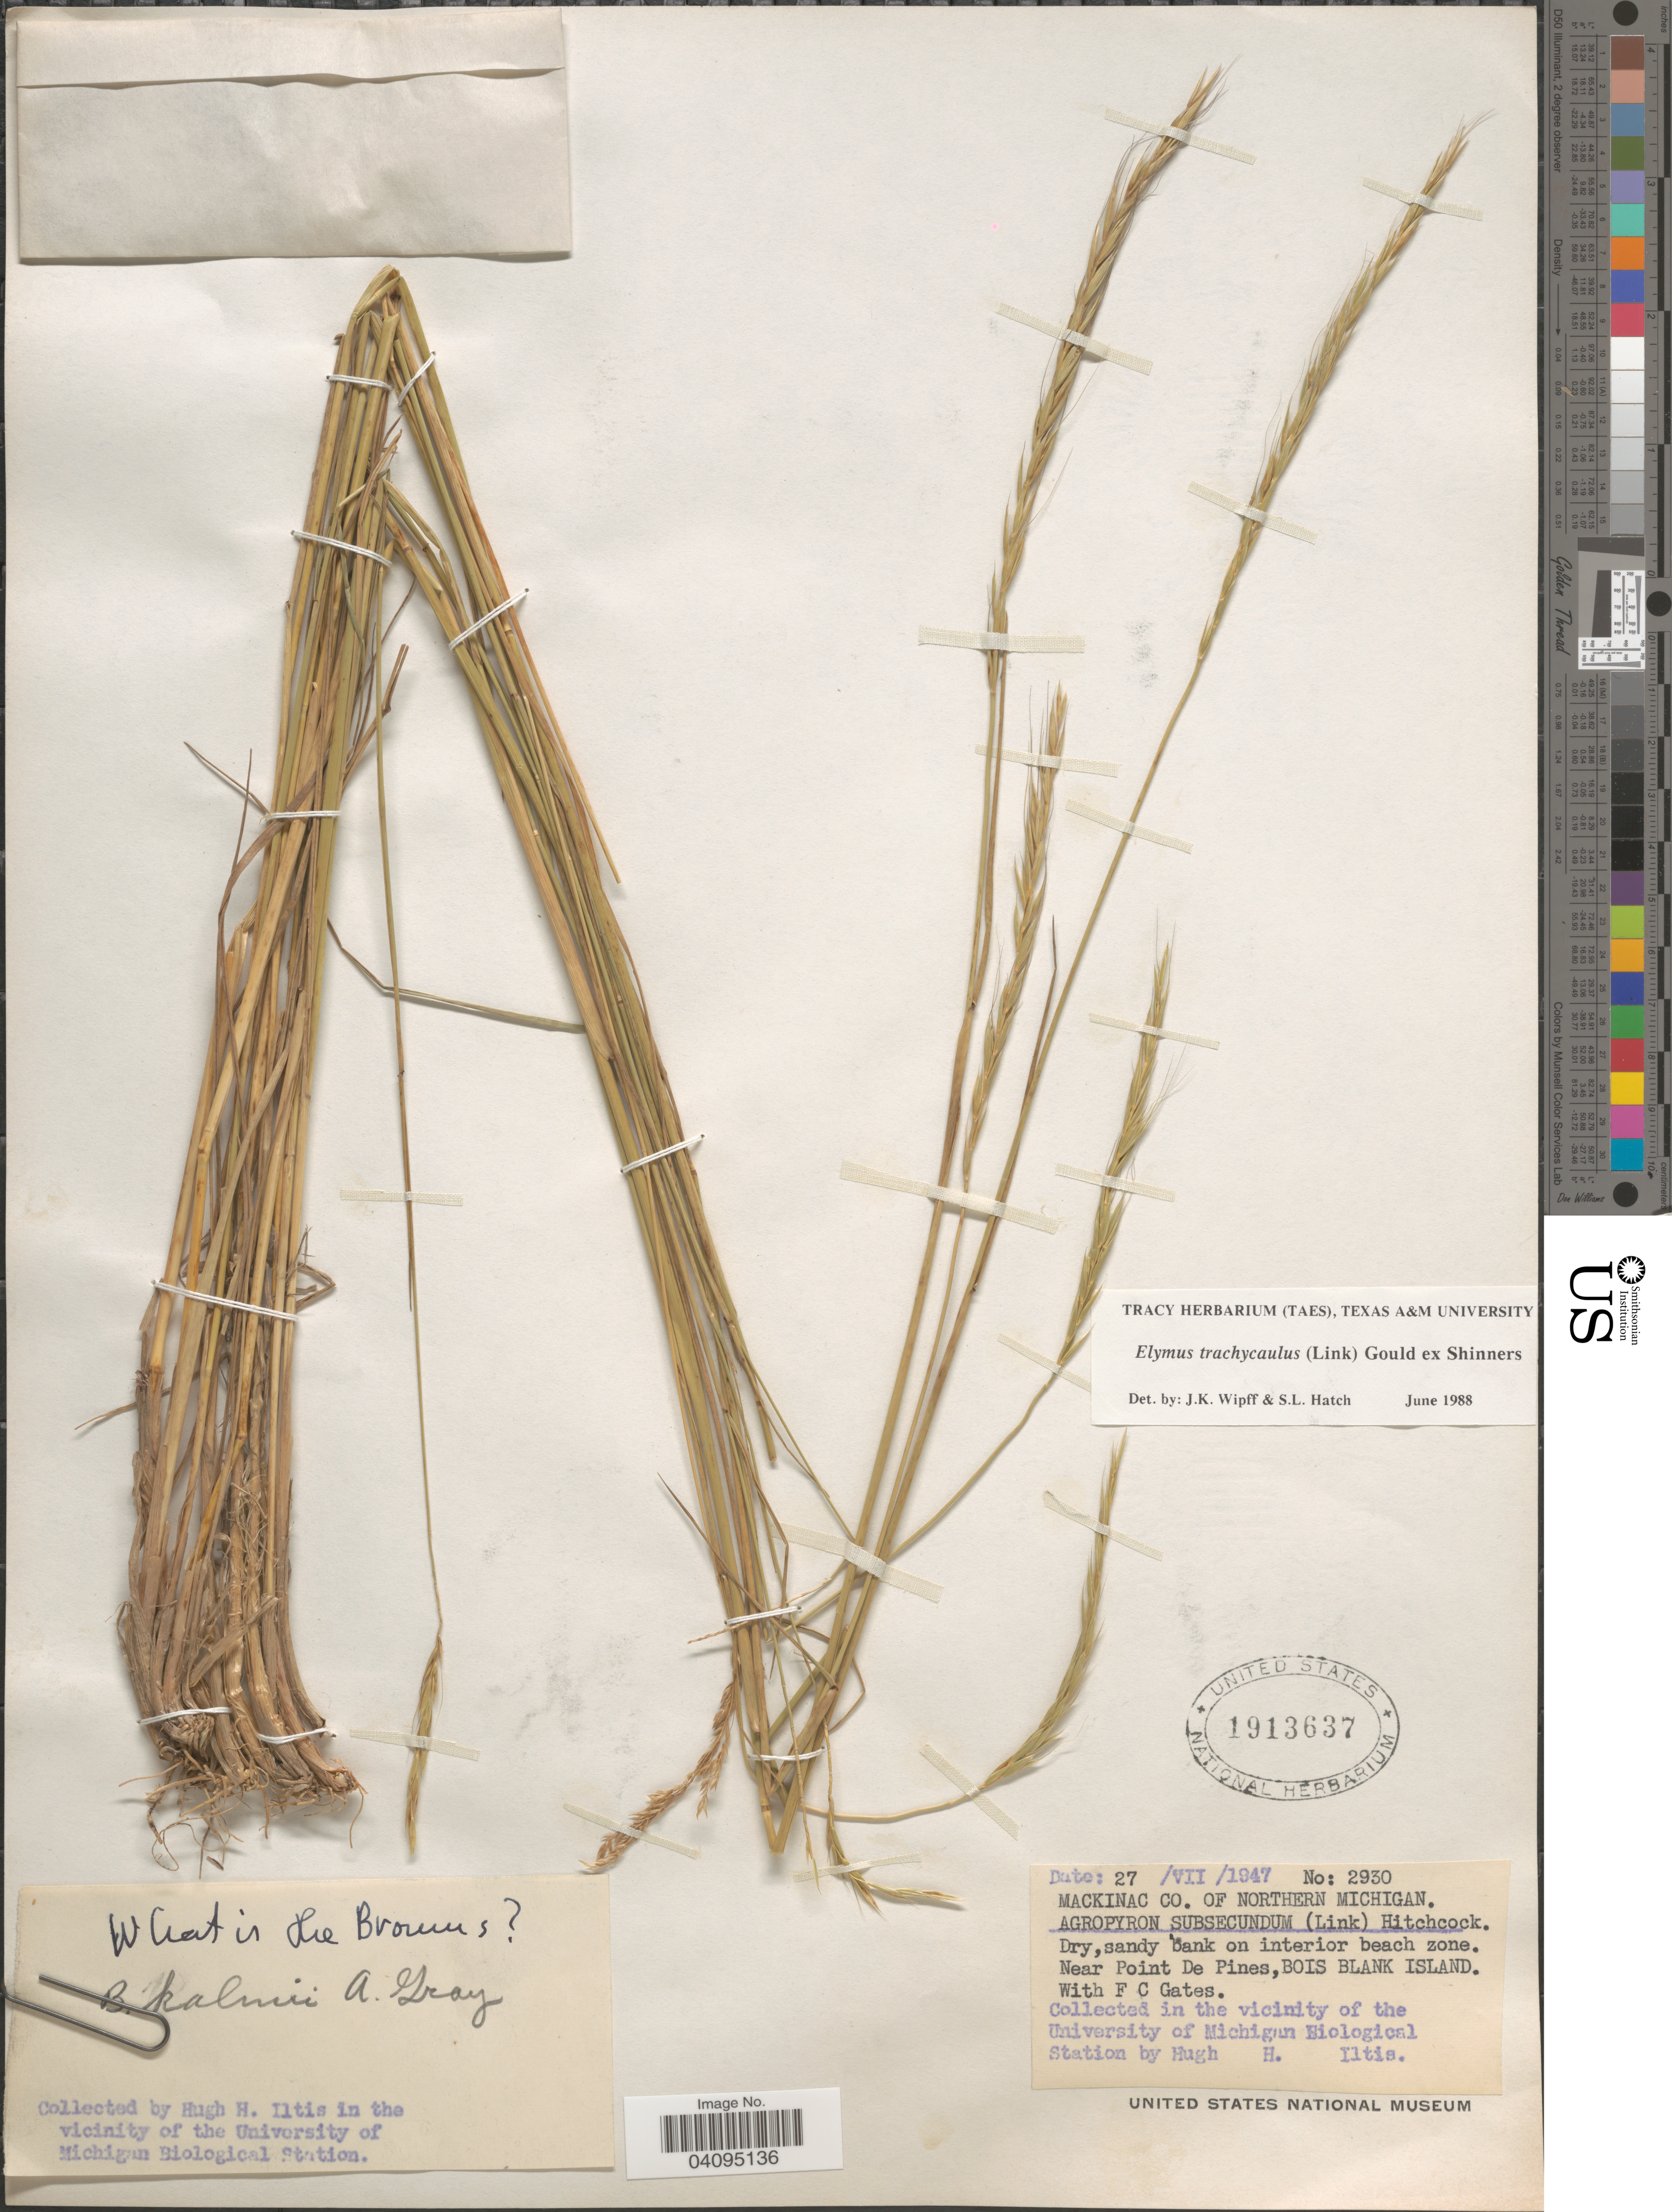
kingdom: Plantae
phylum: Tracheophyta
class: Liliopsida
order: Poales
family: Poaceae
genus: Elymus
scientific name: Elymus trachycaulus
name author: (Link) Gould ex Shinners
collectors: H. H. Iltis & F. C. Gates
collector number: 2930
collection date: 1947-07-27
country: United States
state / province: Michigan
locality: Mackinac Co. of Northern Michigan. Dry, sandy bank on interior beach zone. Near Point de Pines, Bois Blank Island. In the vicinity of the University of Michigan Biological Station.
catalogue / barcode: US 1913637